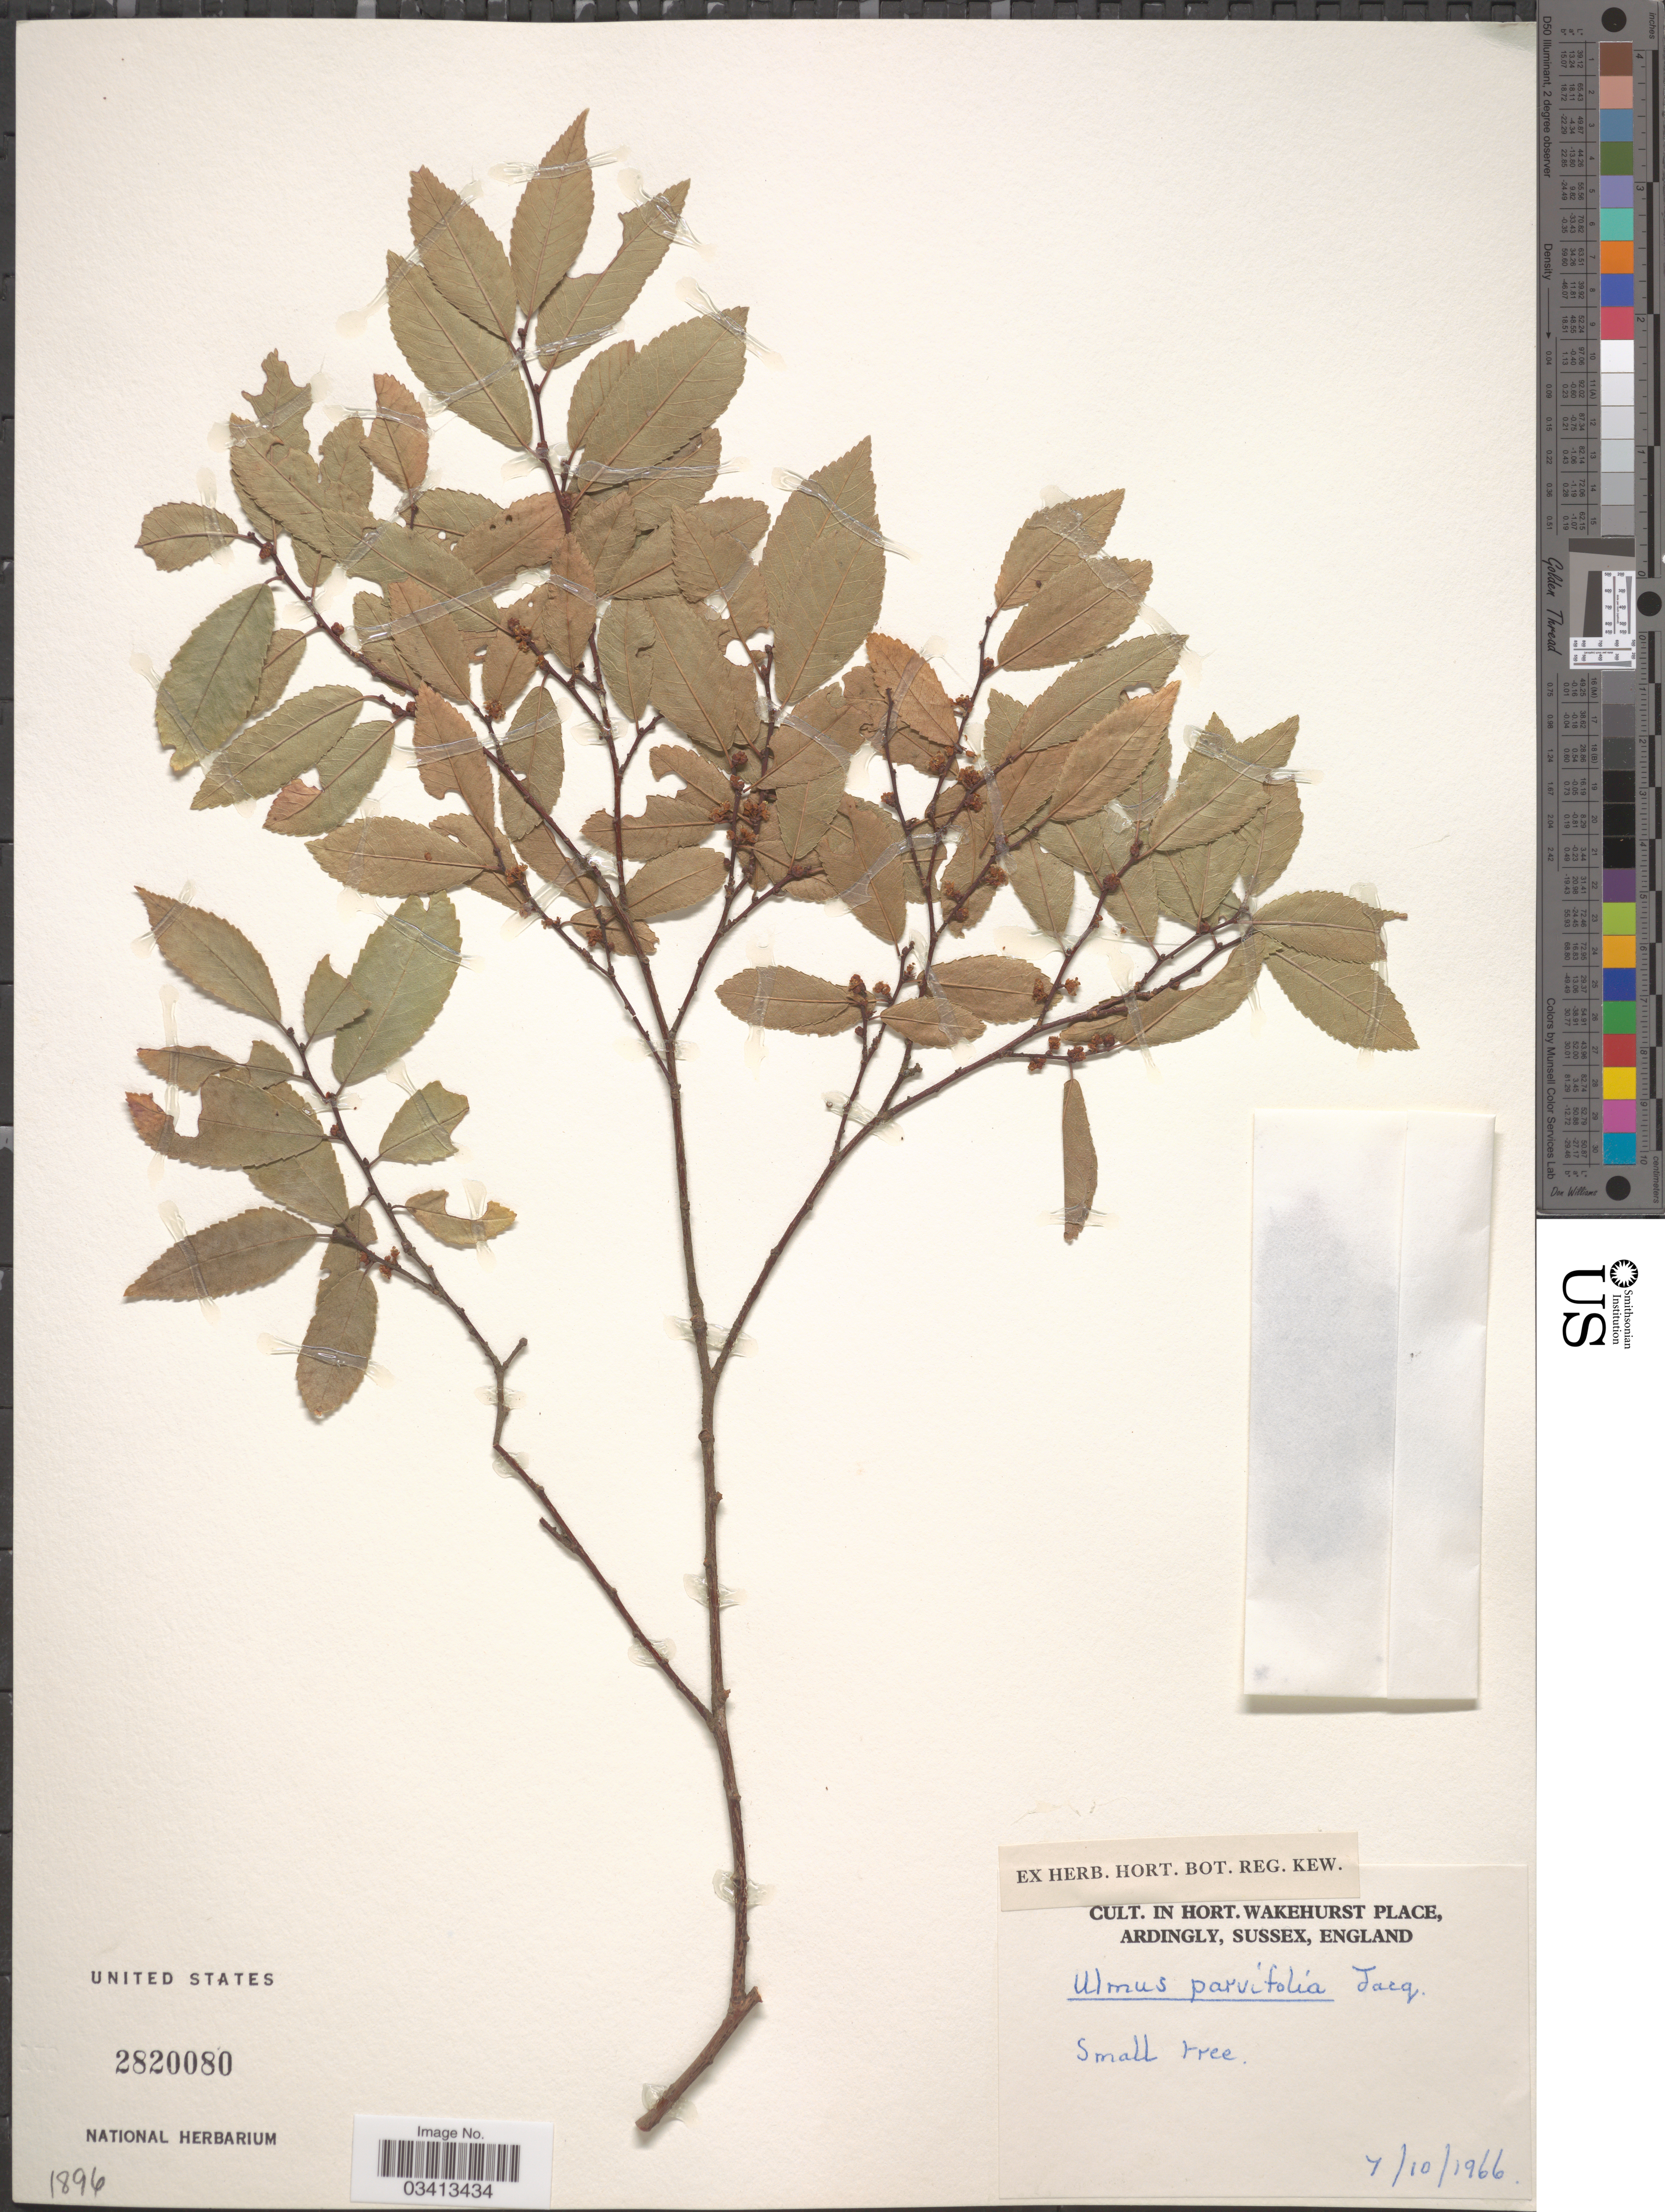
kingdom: Plantae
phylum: Tracheophyta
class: Magnoliopsida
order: Rosales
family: Ulmaceae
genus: Ulmus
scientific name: Ulmus parvifolia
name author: Jacq.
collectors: Ex herb. Hort. Bot. Reg. Kew.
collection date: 1966-10-07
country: United Kingdom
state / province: England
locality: Cult. in Hort. Wakehurst Place, Ardingly, Sussex.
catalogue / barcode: US 2820080